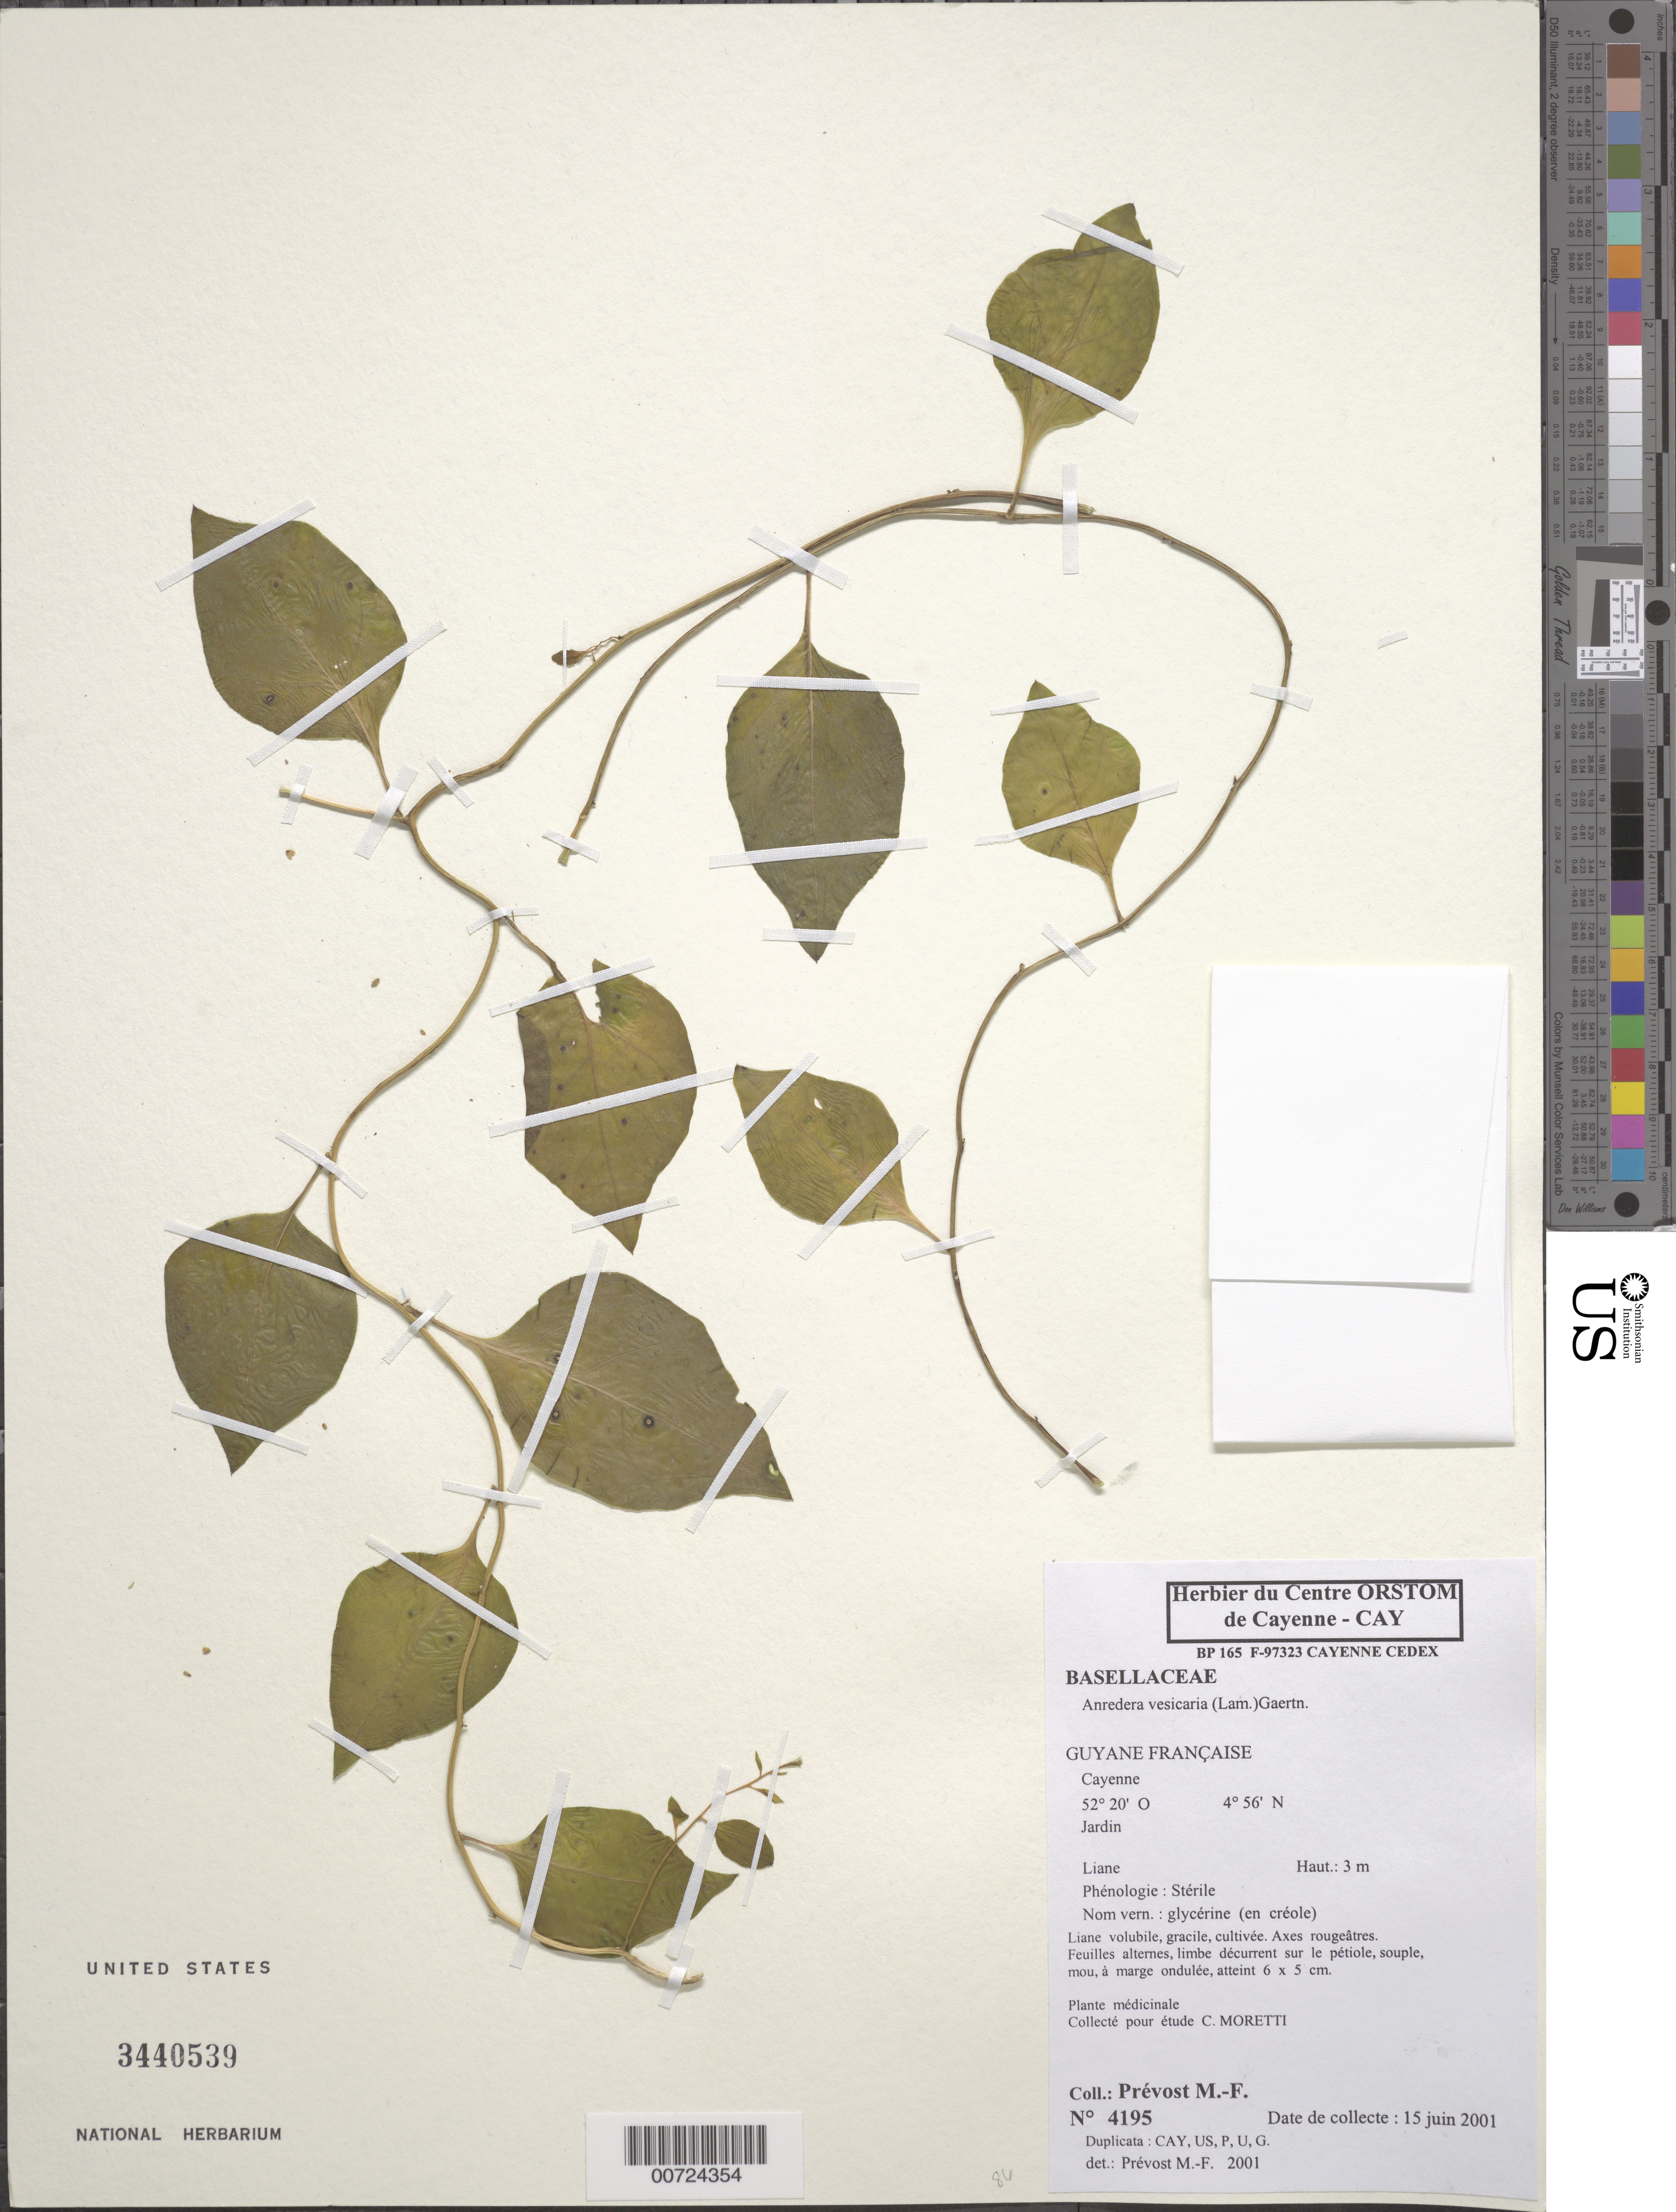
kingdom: Plantae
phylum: Tracheophyta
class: Magnoliopsida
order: Caryophyllales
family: Basellaceae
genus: Anredera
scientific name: Anredera vesicaria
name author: (Lam.) C.F. Gaertn.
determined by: Prévost, M.-F.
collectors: M.-F. Prévost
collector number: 4195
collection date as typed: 15-Jun-01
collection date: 2001-06-15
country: French Guiana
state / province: Cayenne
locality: Cayenne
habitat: Garden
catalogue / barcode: US 3440539